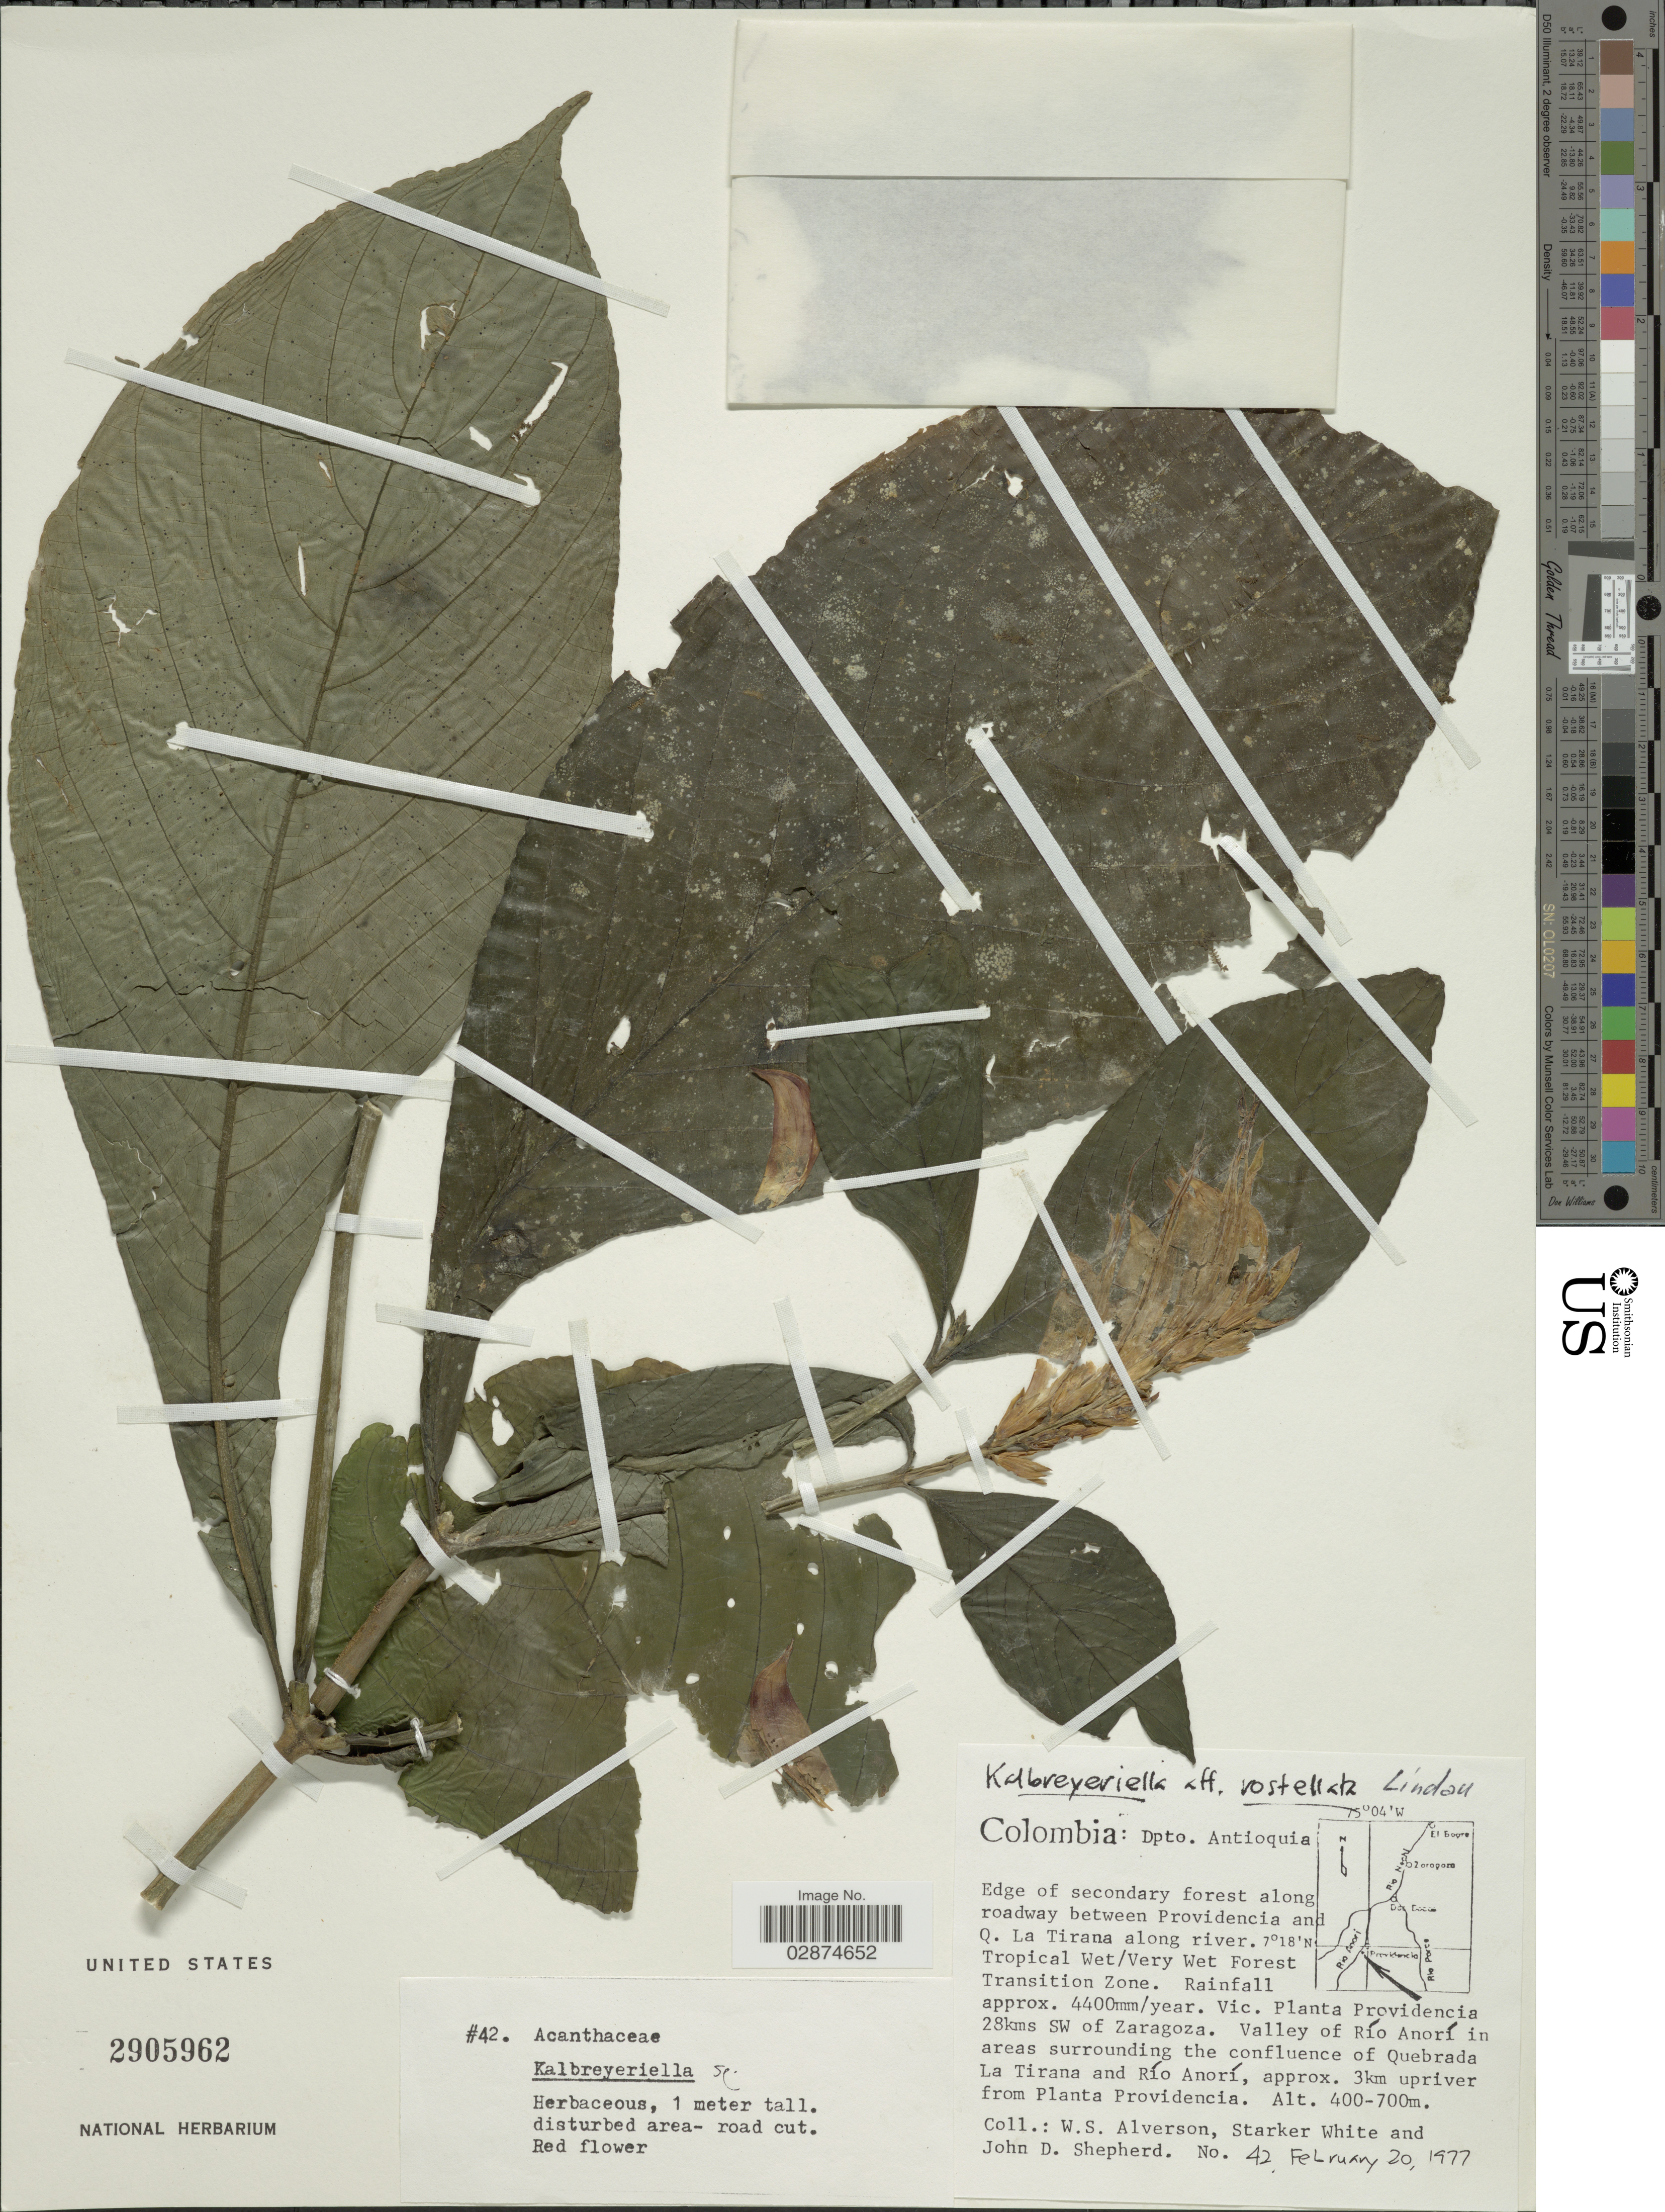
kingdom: Plantae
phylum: Tracheophyta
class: Magnoliopsida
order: Lamiales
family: Acanthaceae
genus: Kalbreyeriella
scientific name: Kalbreyeriella sp.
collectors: W. S. Alverson, S. White & J. D. Shepherd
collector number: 42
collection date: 1977-02-20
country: Colombia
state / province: Antioquia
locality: Dpto. Antioquia. Edge of secondary forest along roadway between Providencia and Q. La Tirana along river. Tropical Wet/ Very Wet Forest Transition Zone. Vic. Planta Providencia 28kms SW of Zaragoza. Valley of Río Anorí in areas surrounding the confluence of Quebrada La Tirana and Río Anorí, approx. 3km upriver from Planta Providencia.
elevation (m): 400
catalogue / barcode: US 2905962